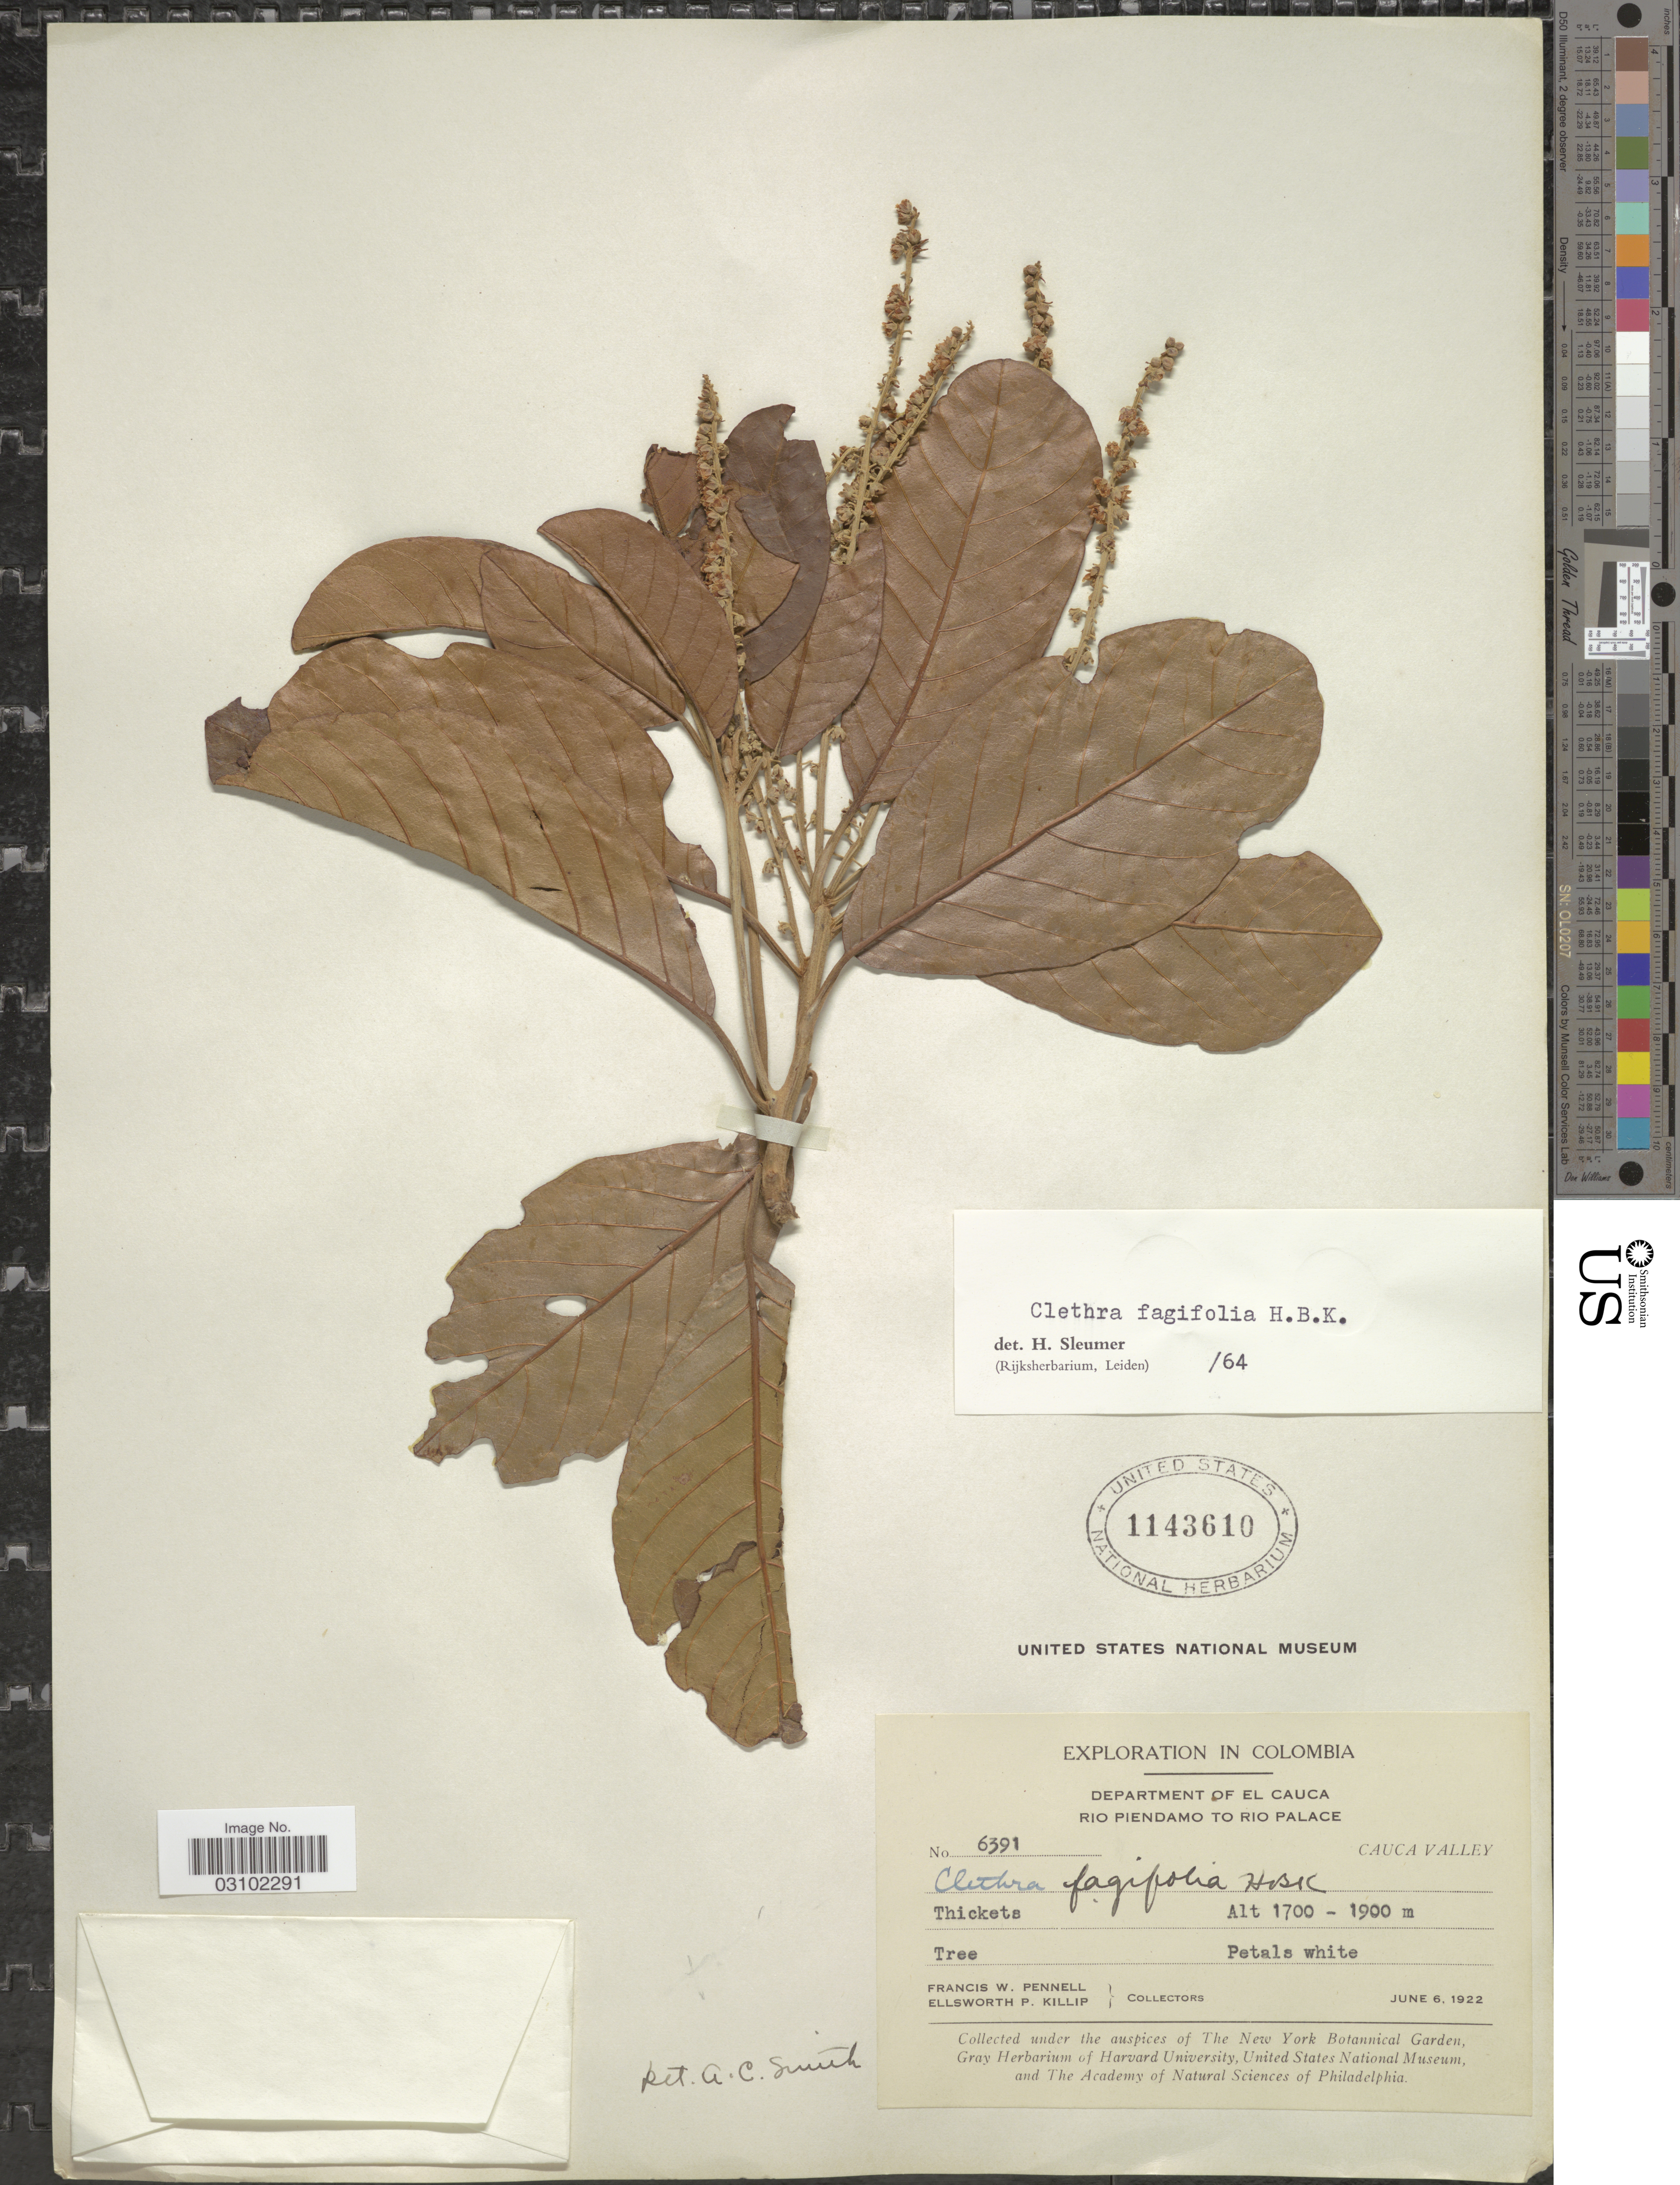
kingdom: Plantae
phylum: Tracheophyta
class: Magnoliopsida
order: Ericales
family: Clethraceae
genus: Clethra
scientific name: Clethra fagifolia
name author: Kunth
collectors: F. W. Pennell & E. P. Killip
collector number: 6391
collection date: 1922-06-06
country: Colombia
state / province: Cauca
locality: Department of el Cauca, Rio Piendamo to Rio Palace, Cauca Valley.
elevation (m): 1700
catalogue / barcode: US 1143610